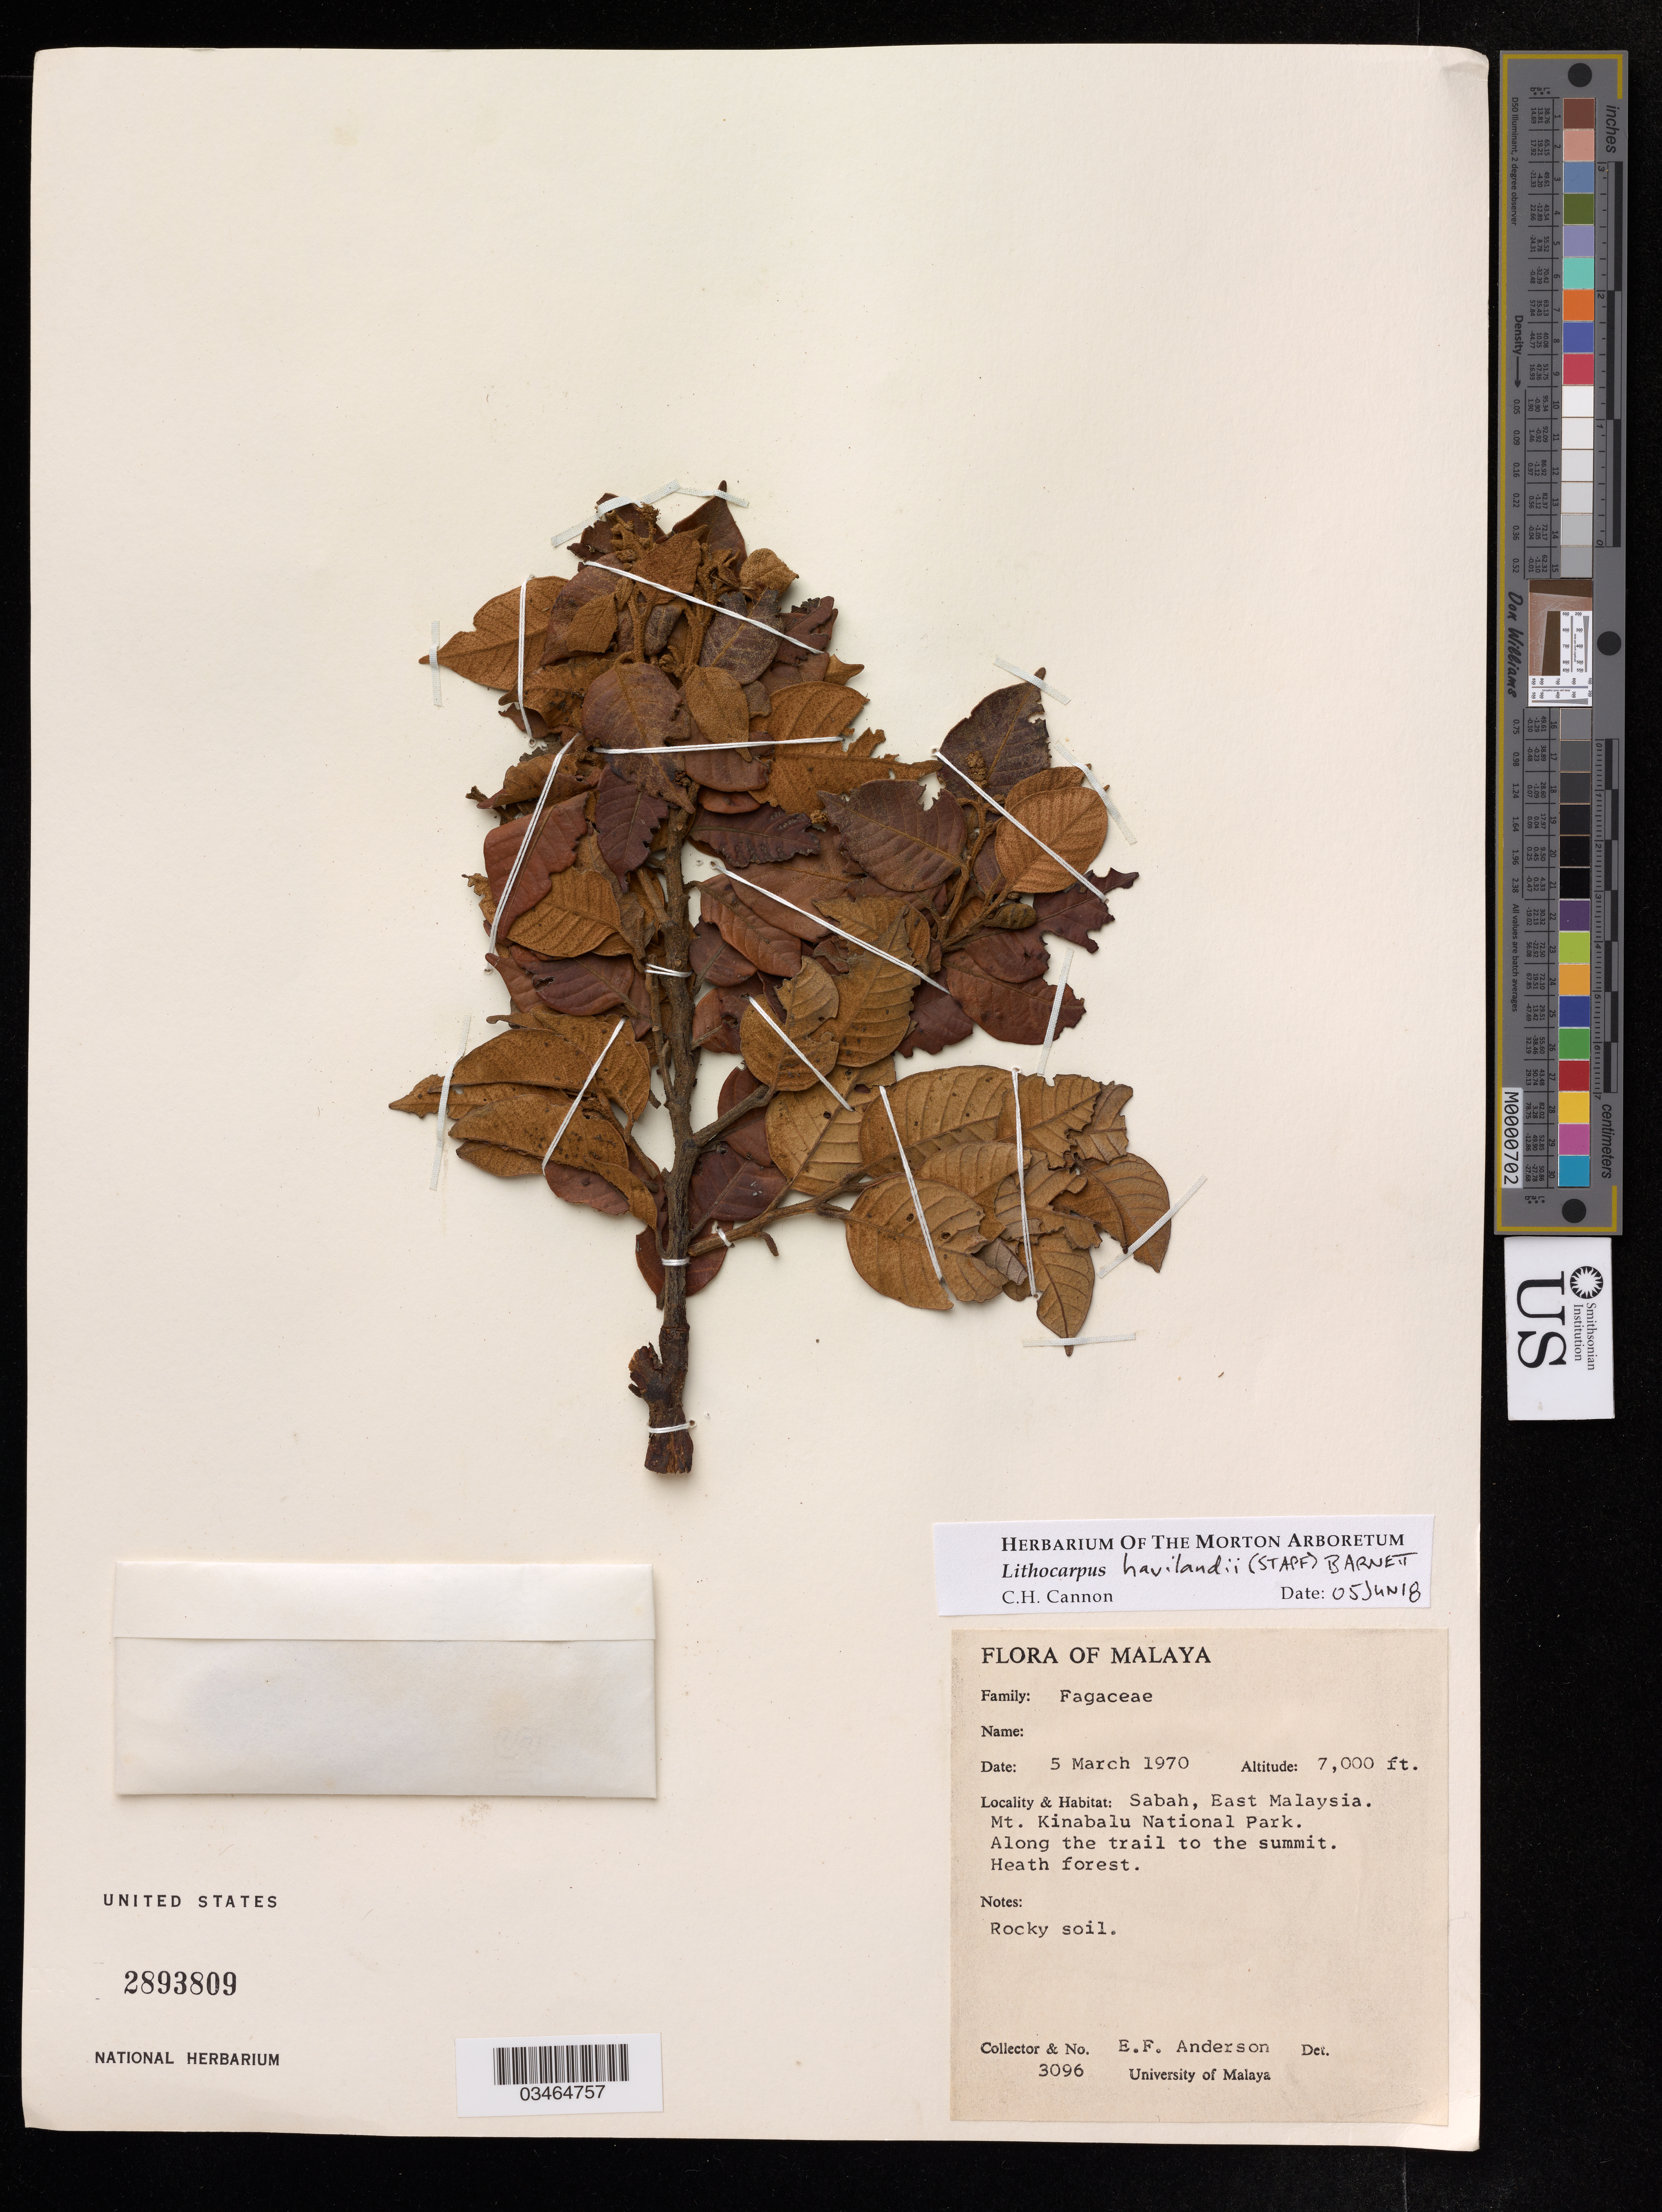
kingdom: Plantae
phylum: Tracheophyta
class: Magnoliopsida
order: Fagales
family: Fagaceae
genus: Lithocarpus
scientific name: Lithocarpus havilandii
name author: (Stapf) Barnett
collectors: E. Anderson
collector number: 3096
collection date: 1970-03-05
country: Malaysia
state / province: Sabah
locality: East Malaysia, Mt. Kinabalu National Park.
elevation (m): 2134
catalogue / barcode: US 2893809